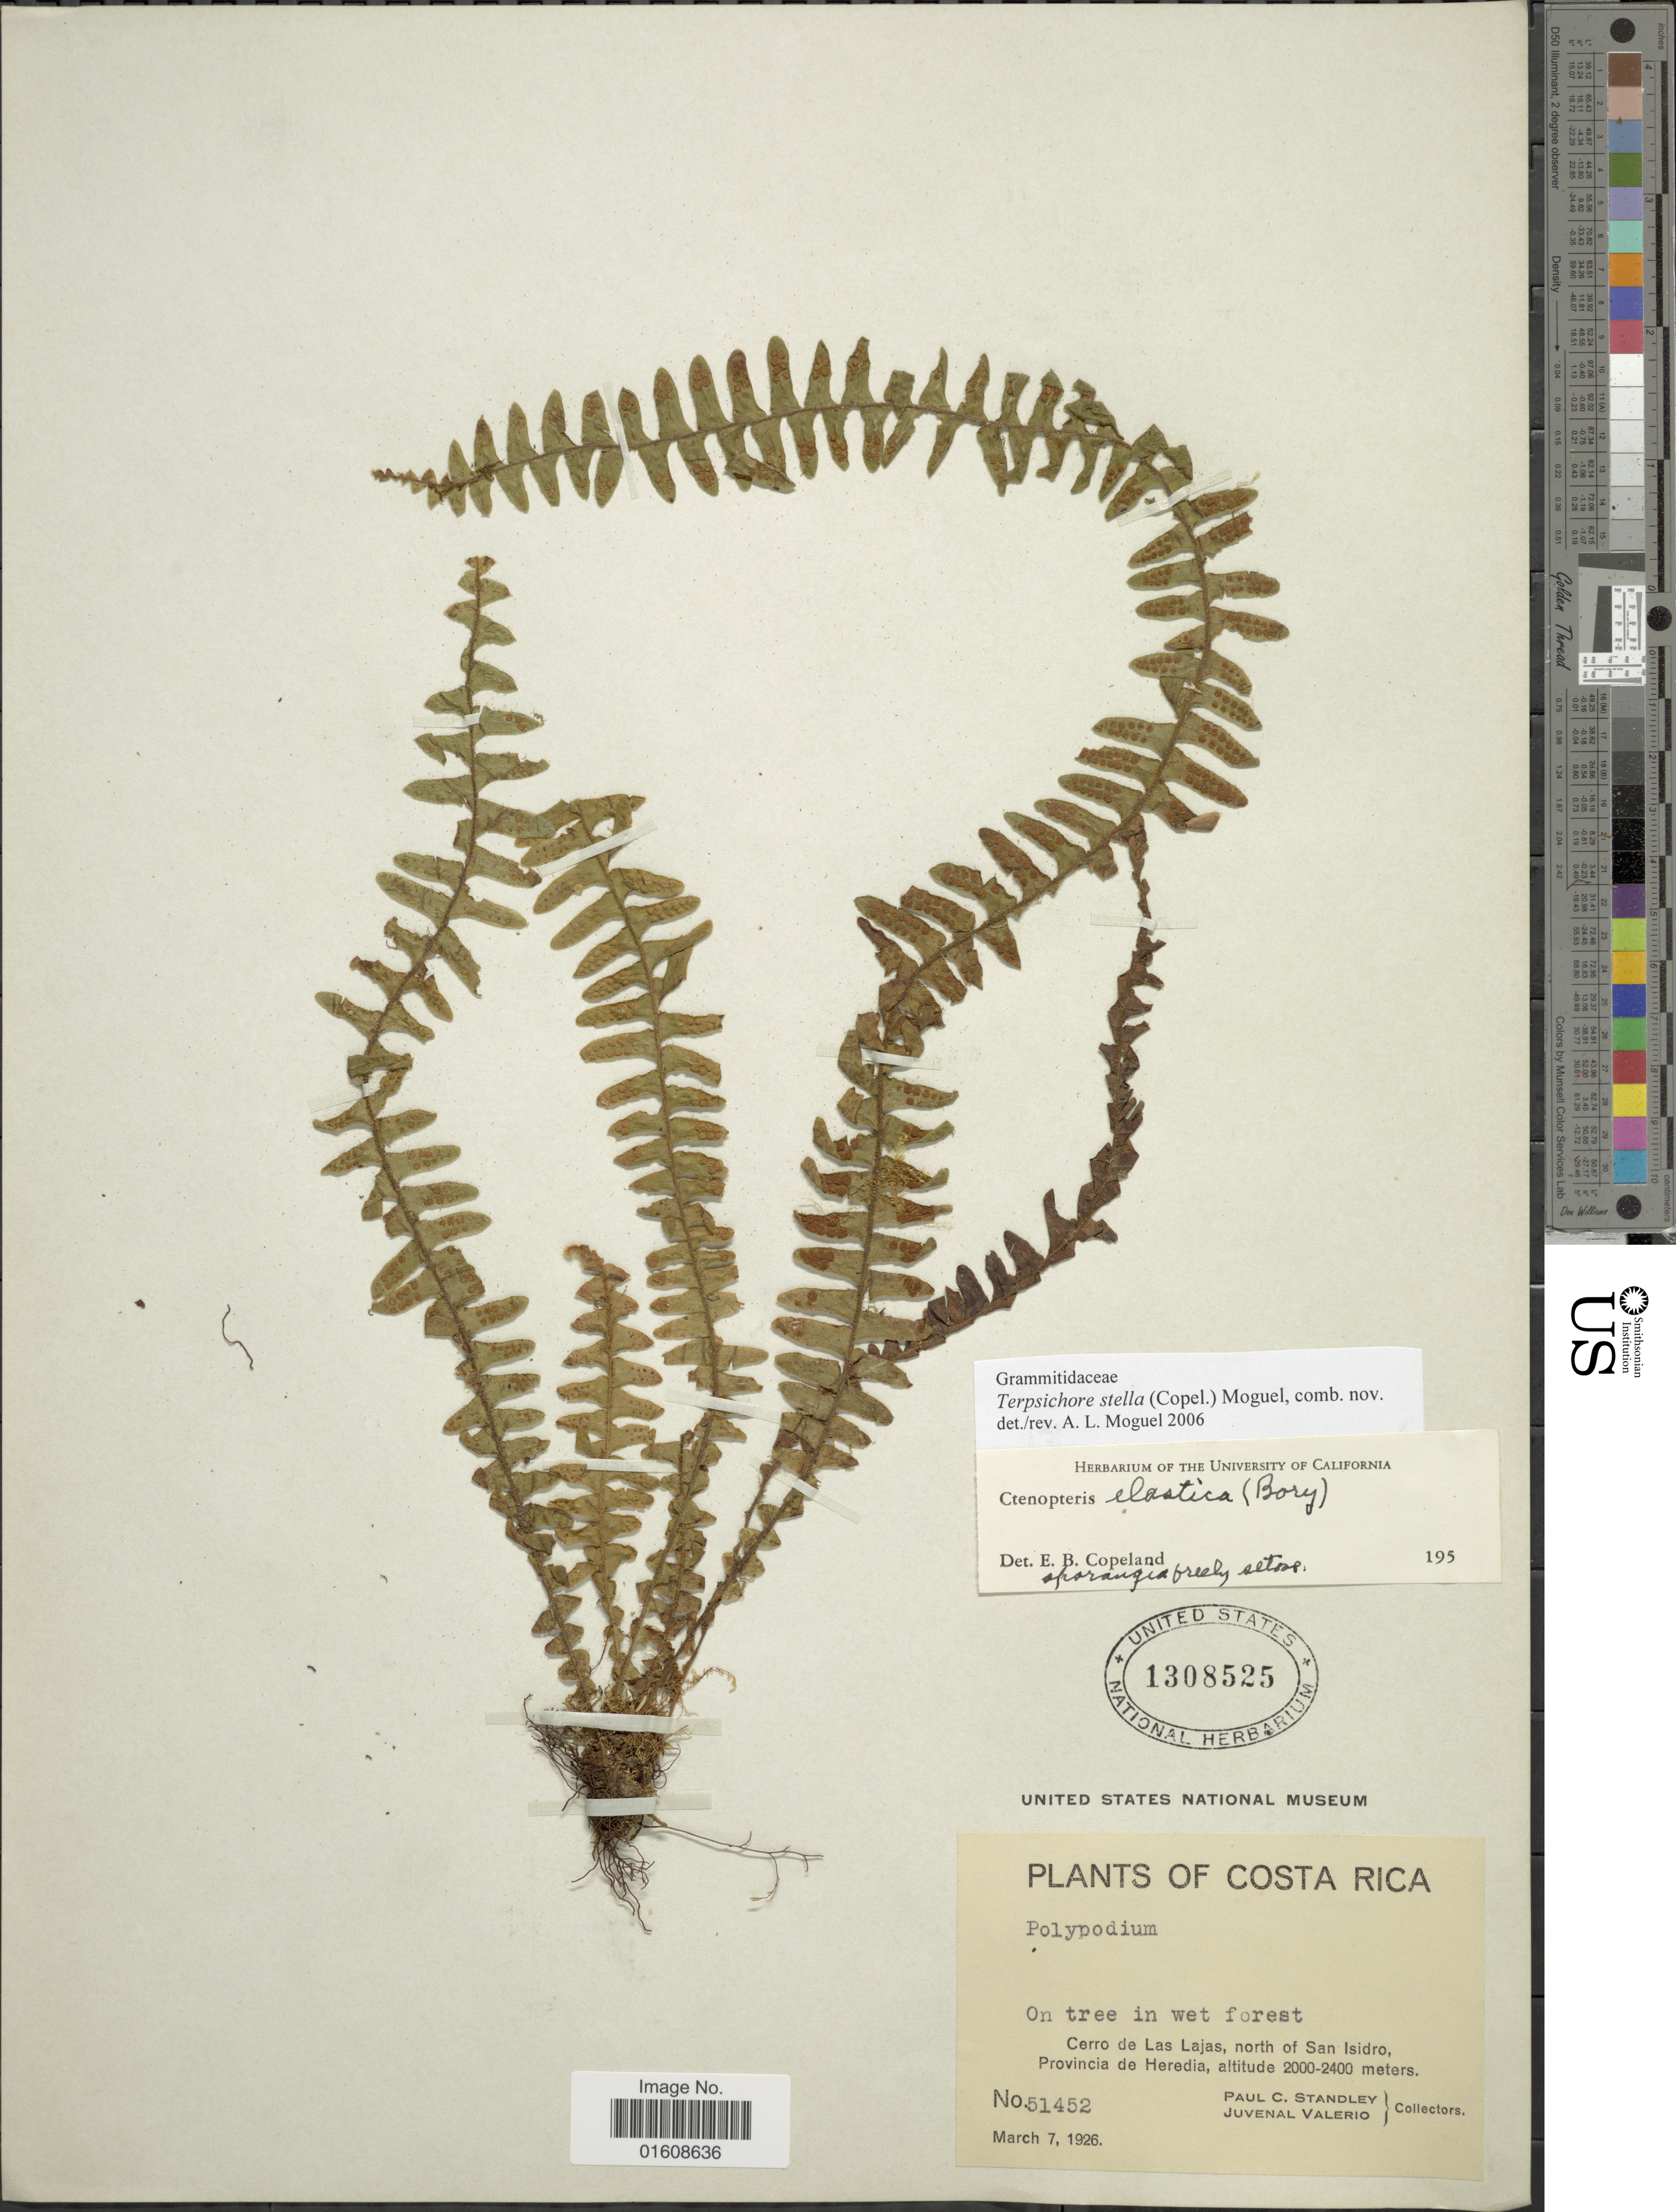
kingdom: Plantae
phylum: Tracheophyta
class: Polypodiopsida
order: Polypodiales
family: Polypodiaceae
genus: Alansmia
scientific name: Alansmia stella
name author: (Copel.) Moguel & M. Kessler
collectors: P. C. Standley & J. Valerio R.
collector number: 51452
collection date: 1926-03-07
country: Costa Rica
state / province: Heredia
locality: Cerro de Las Lajas, north of San Isidro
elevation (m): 2000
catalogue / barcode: US 1308525